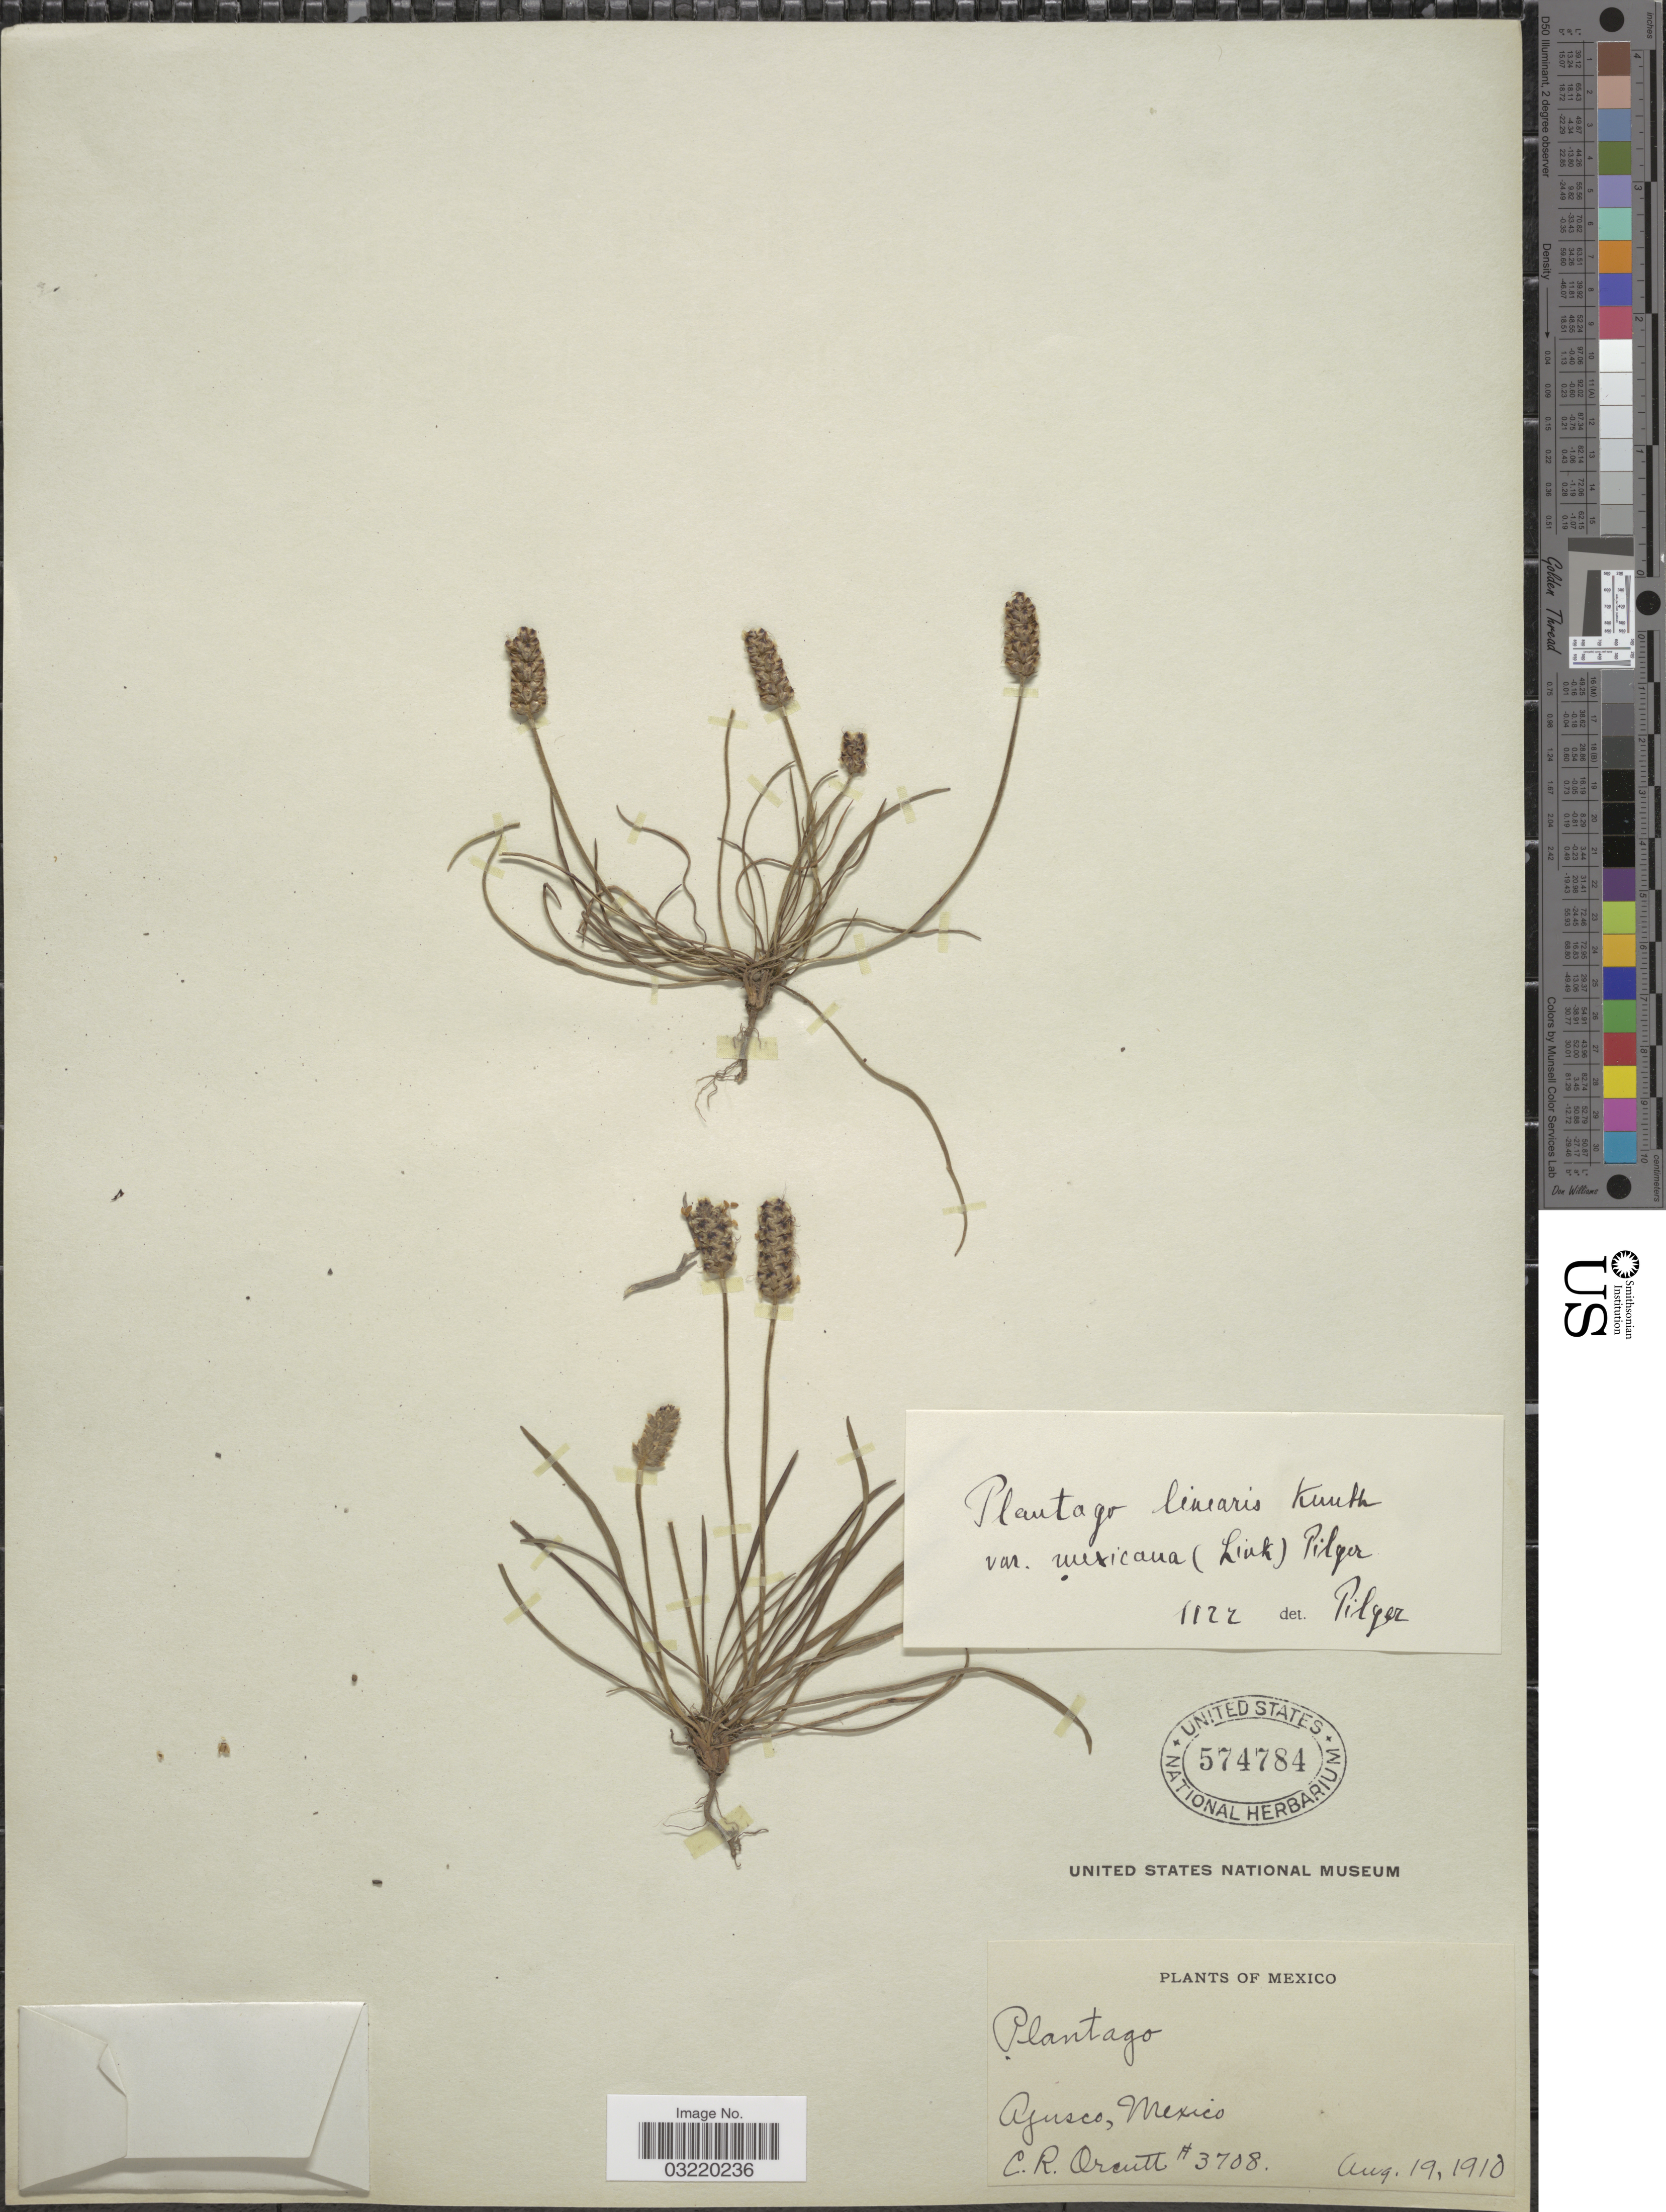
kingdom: Plantae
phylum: Tracheophyta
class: Magnoliopsida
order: Lamiales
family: Plantaginaceae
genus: Plantago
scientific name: Plantago nivea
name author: Kunth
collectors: C. R. Orcutt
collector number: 3708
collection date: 1910-08-19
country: Mexico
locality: Ajusco.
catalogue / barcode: US 574784